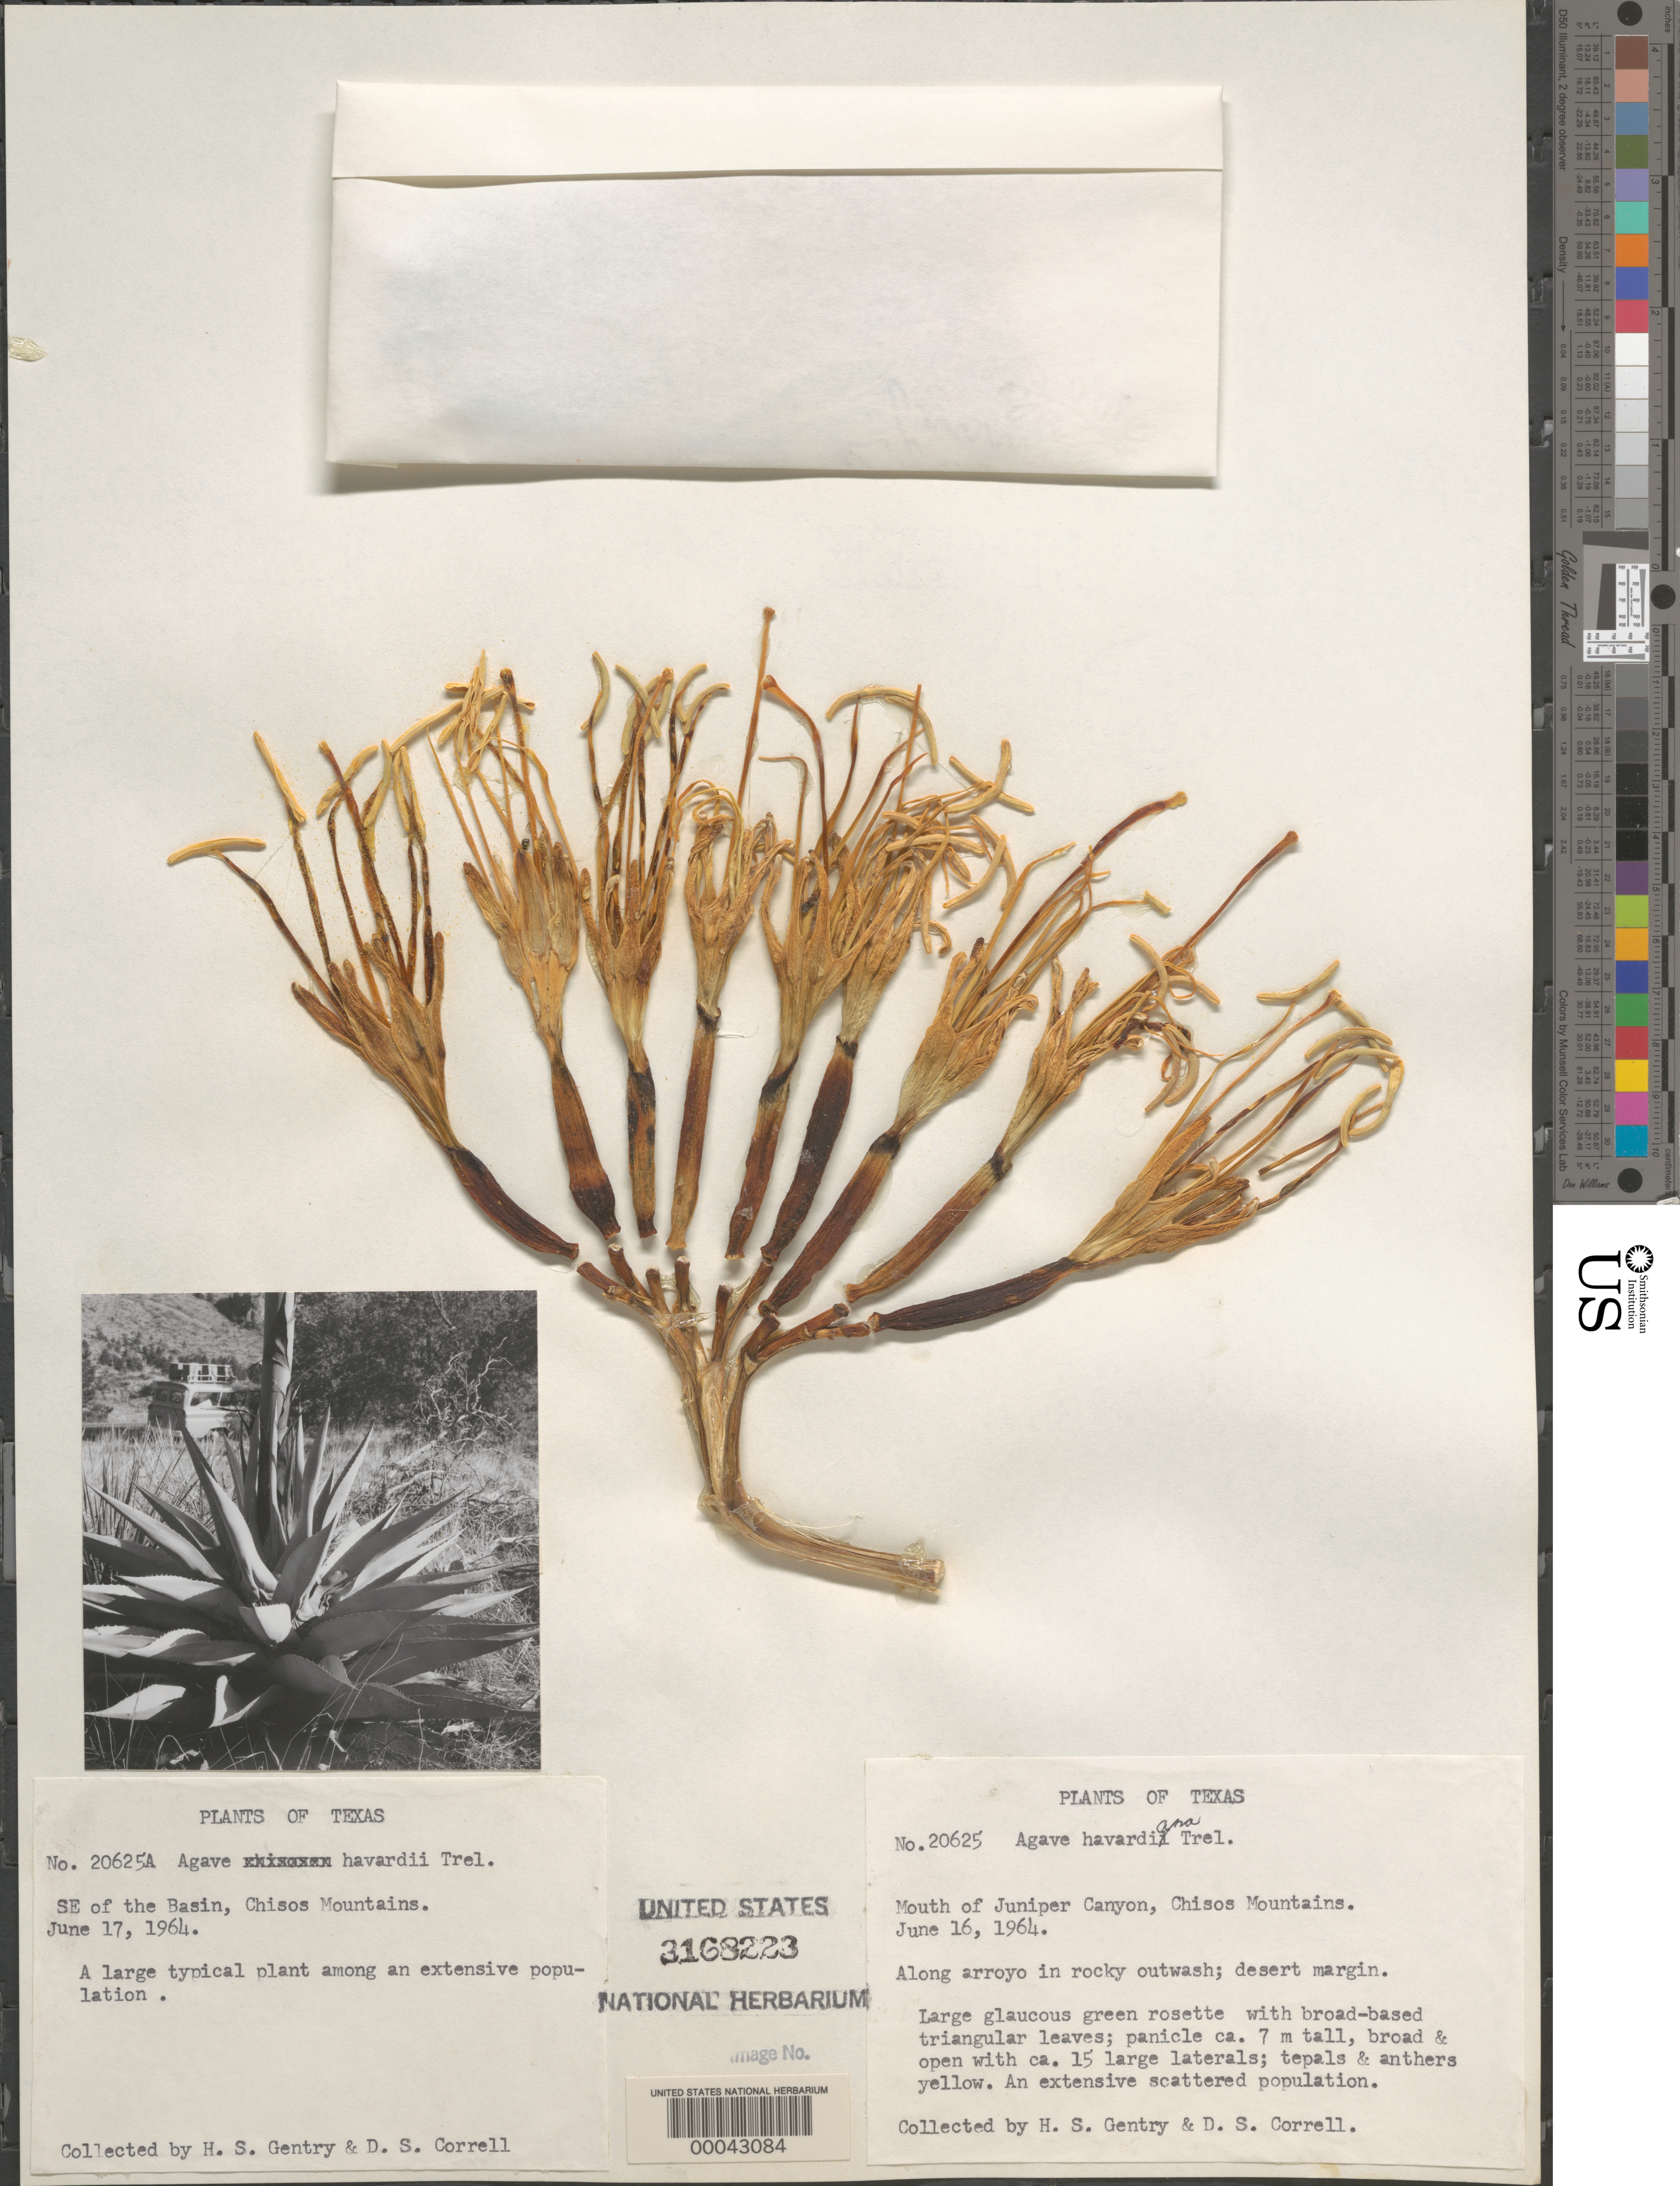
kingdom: Plantae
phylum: Tracheophyta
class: Liliopsida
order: Asparagales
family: Asparagaceae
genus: Agave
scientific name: Agave havardiana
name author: Trel.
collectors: H. S. Gentry & D. S. Correll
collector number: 20625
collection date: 1964-06-16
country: United States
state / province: Texas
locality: Mouth of Juniper Canyon, Chisos Mountains. Along arroyo in rocky outwash; desert margin.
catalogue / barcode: US 3168223